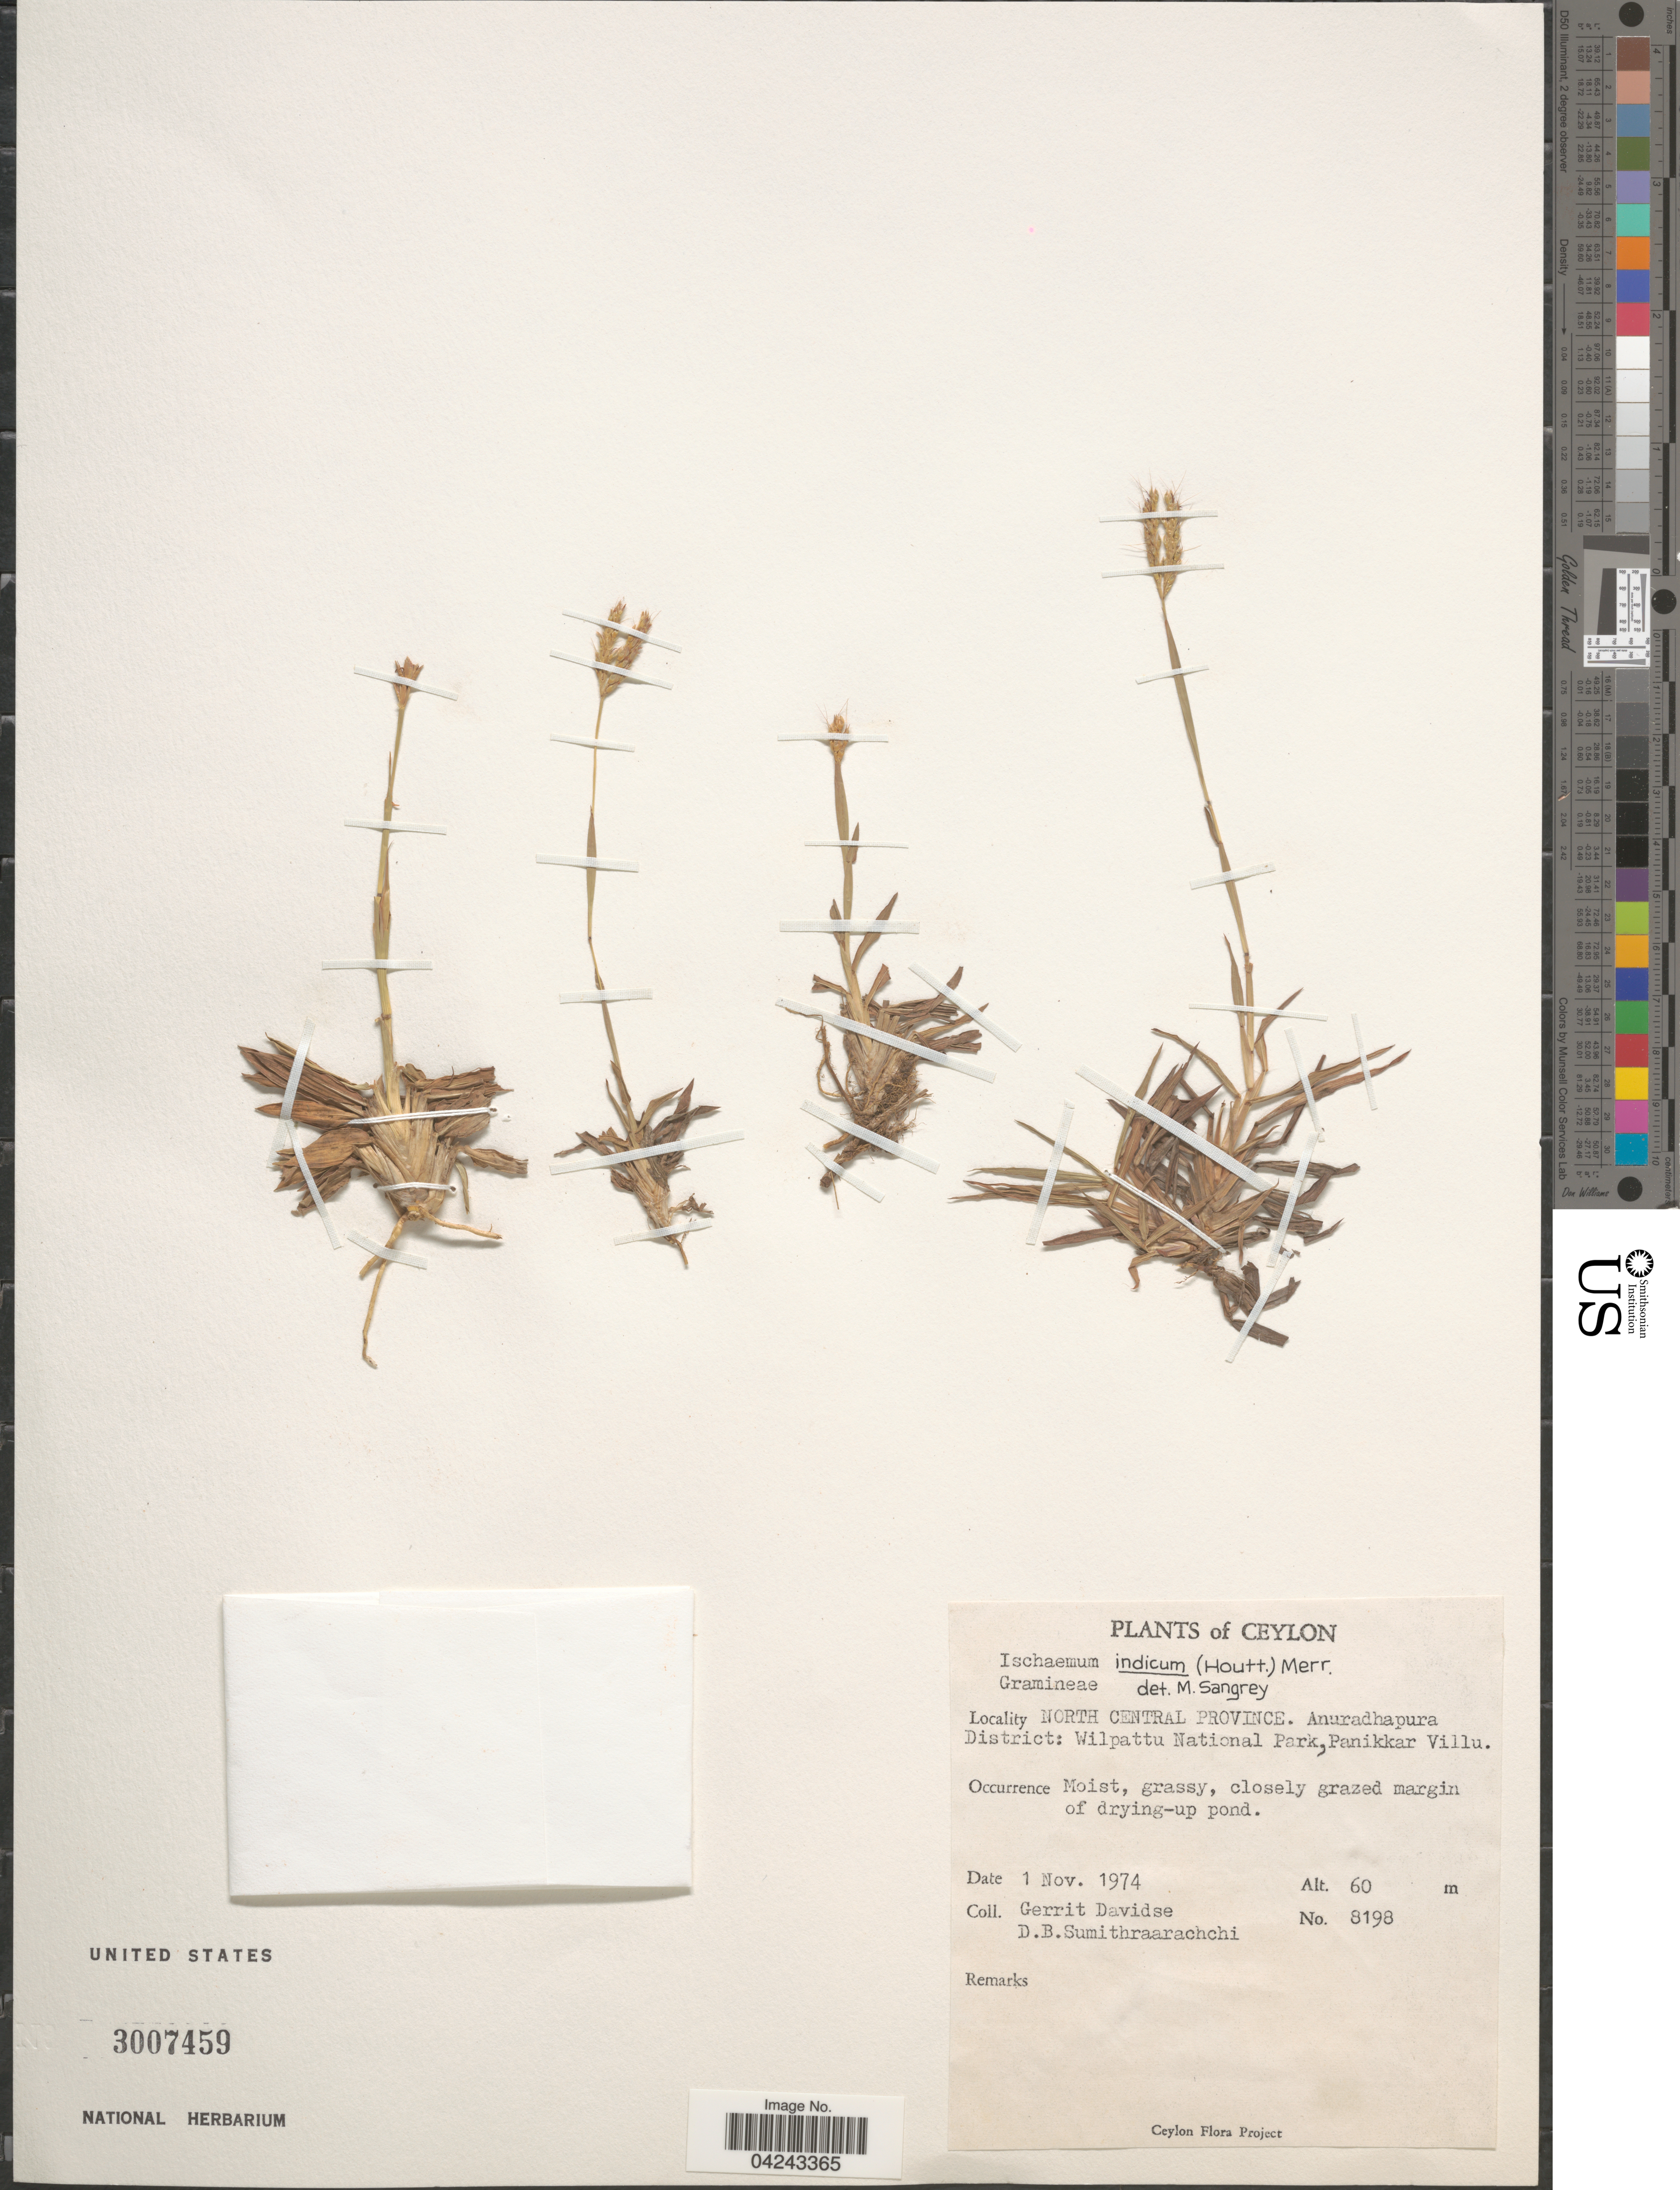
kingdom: Plantae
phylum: Tracheophyta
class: Liliopsida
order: Poales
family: Poaceae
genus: Ischaemum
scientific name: Ischaemum ciliare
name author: Retz.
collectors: G. Davidse & D. B. Sumithraarachchi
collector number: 8198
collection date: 1974-11-01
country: Sri Lanka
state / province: North Central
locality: Ceylon. Anuradhapura District: Wilpattu National Park, Panikkar Villu.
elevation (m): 60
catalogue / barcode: US 3007459